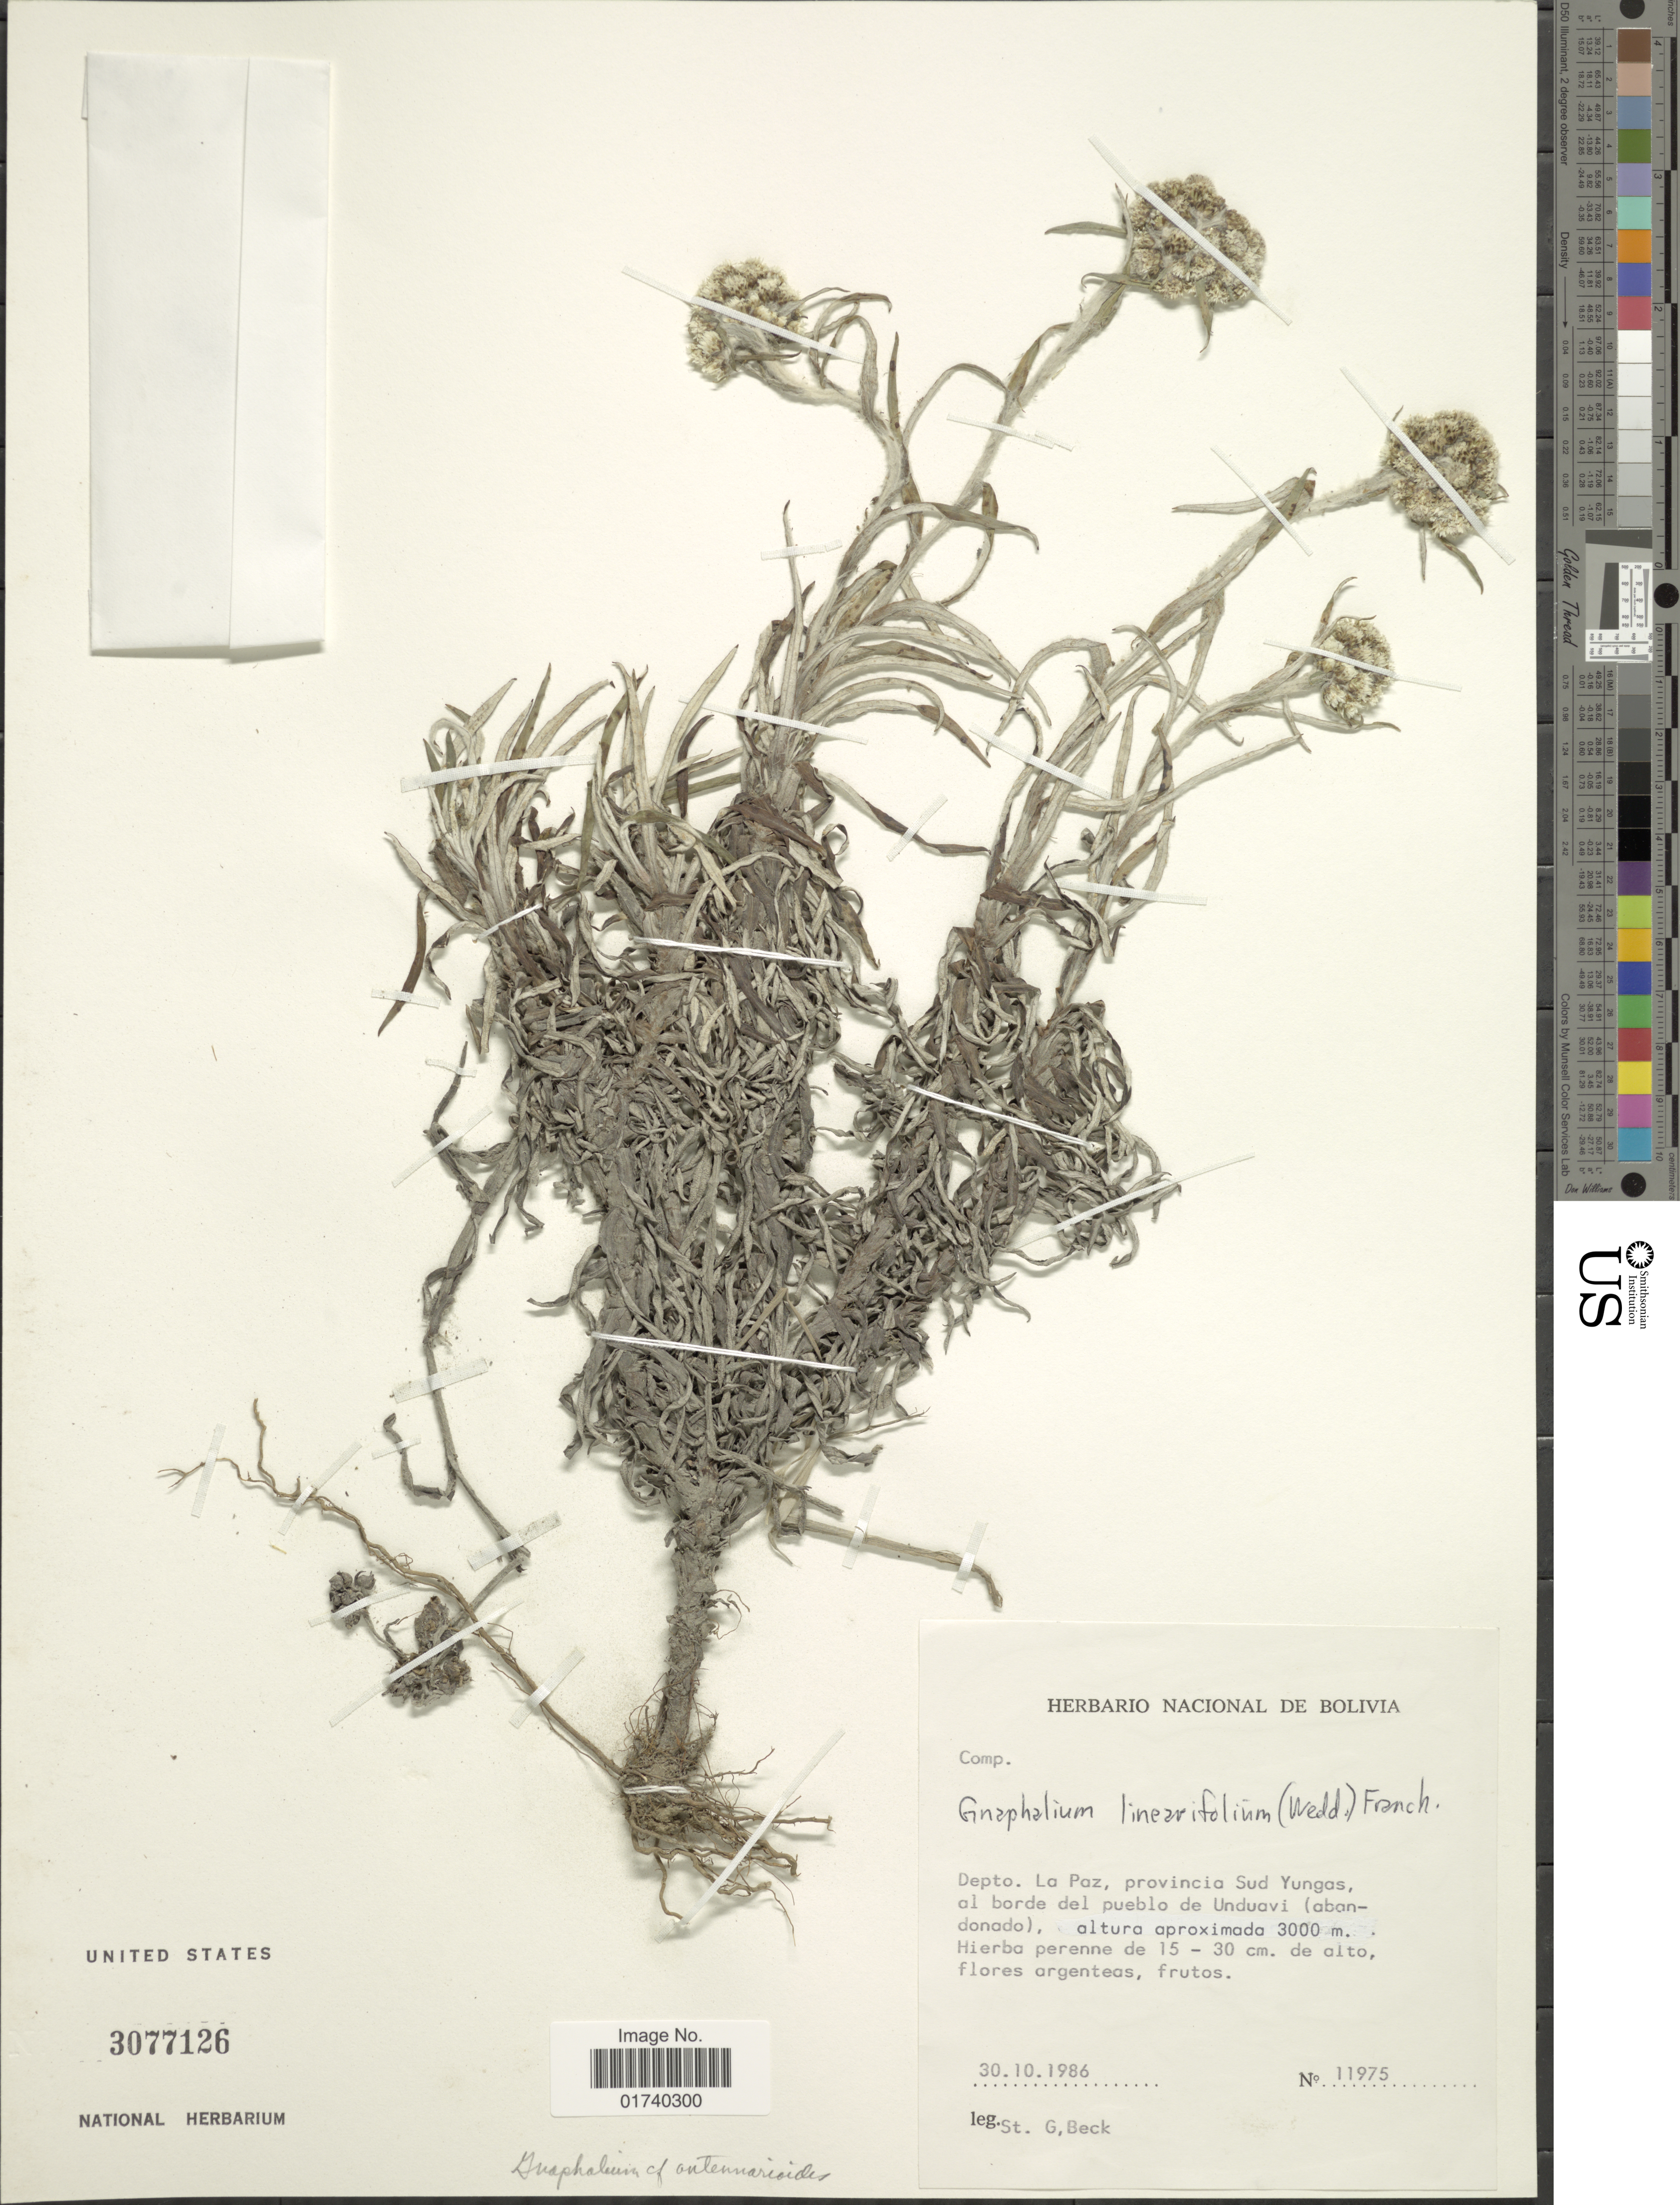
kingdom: Plantae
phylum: Tracheophyta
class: Magnoliopsida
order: Asterales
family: Asteraceae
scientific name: Hypserion boliviense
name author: G.L. Nesom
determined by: Nesom, Guy L.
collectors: G. Beck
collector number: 11975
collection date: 1986-10-30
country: Bolivia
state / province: La Paz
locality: Depto, La Paz, provincia Sud Yungas, al borde del pueblo de Unduavi ( abandonado ).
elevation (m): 3000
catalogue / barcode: US 3077126